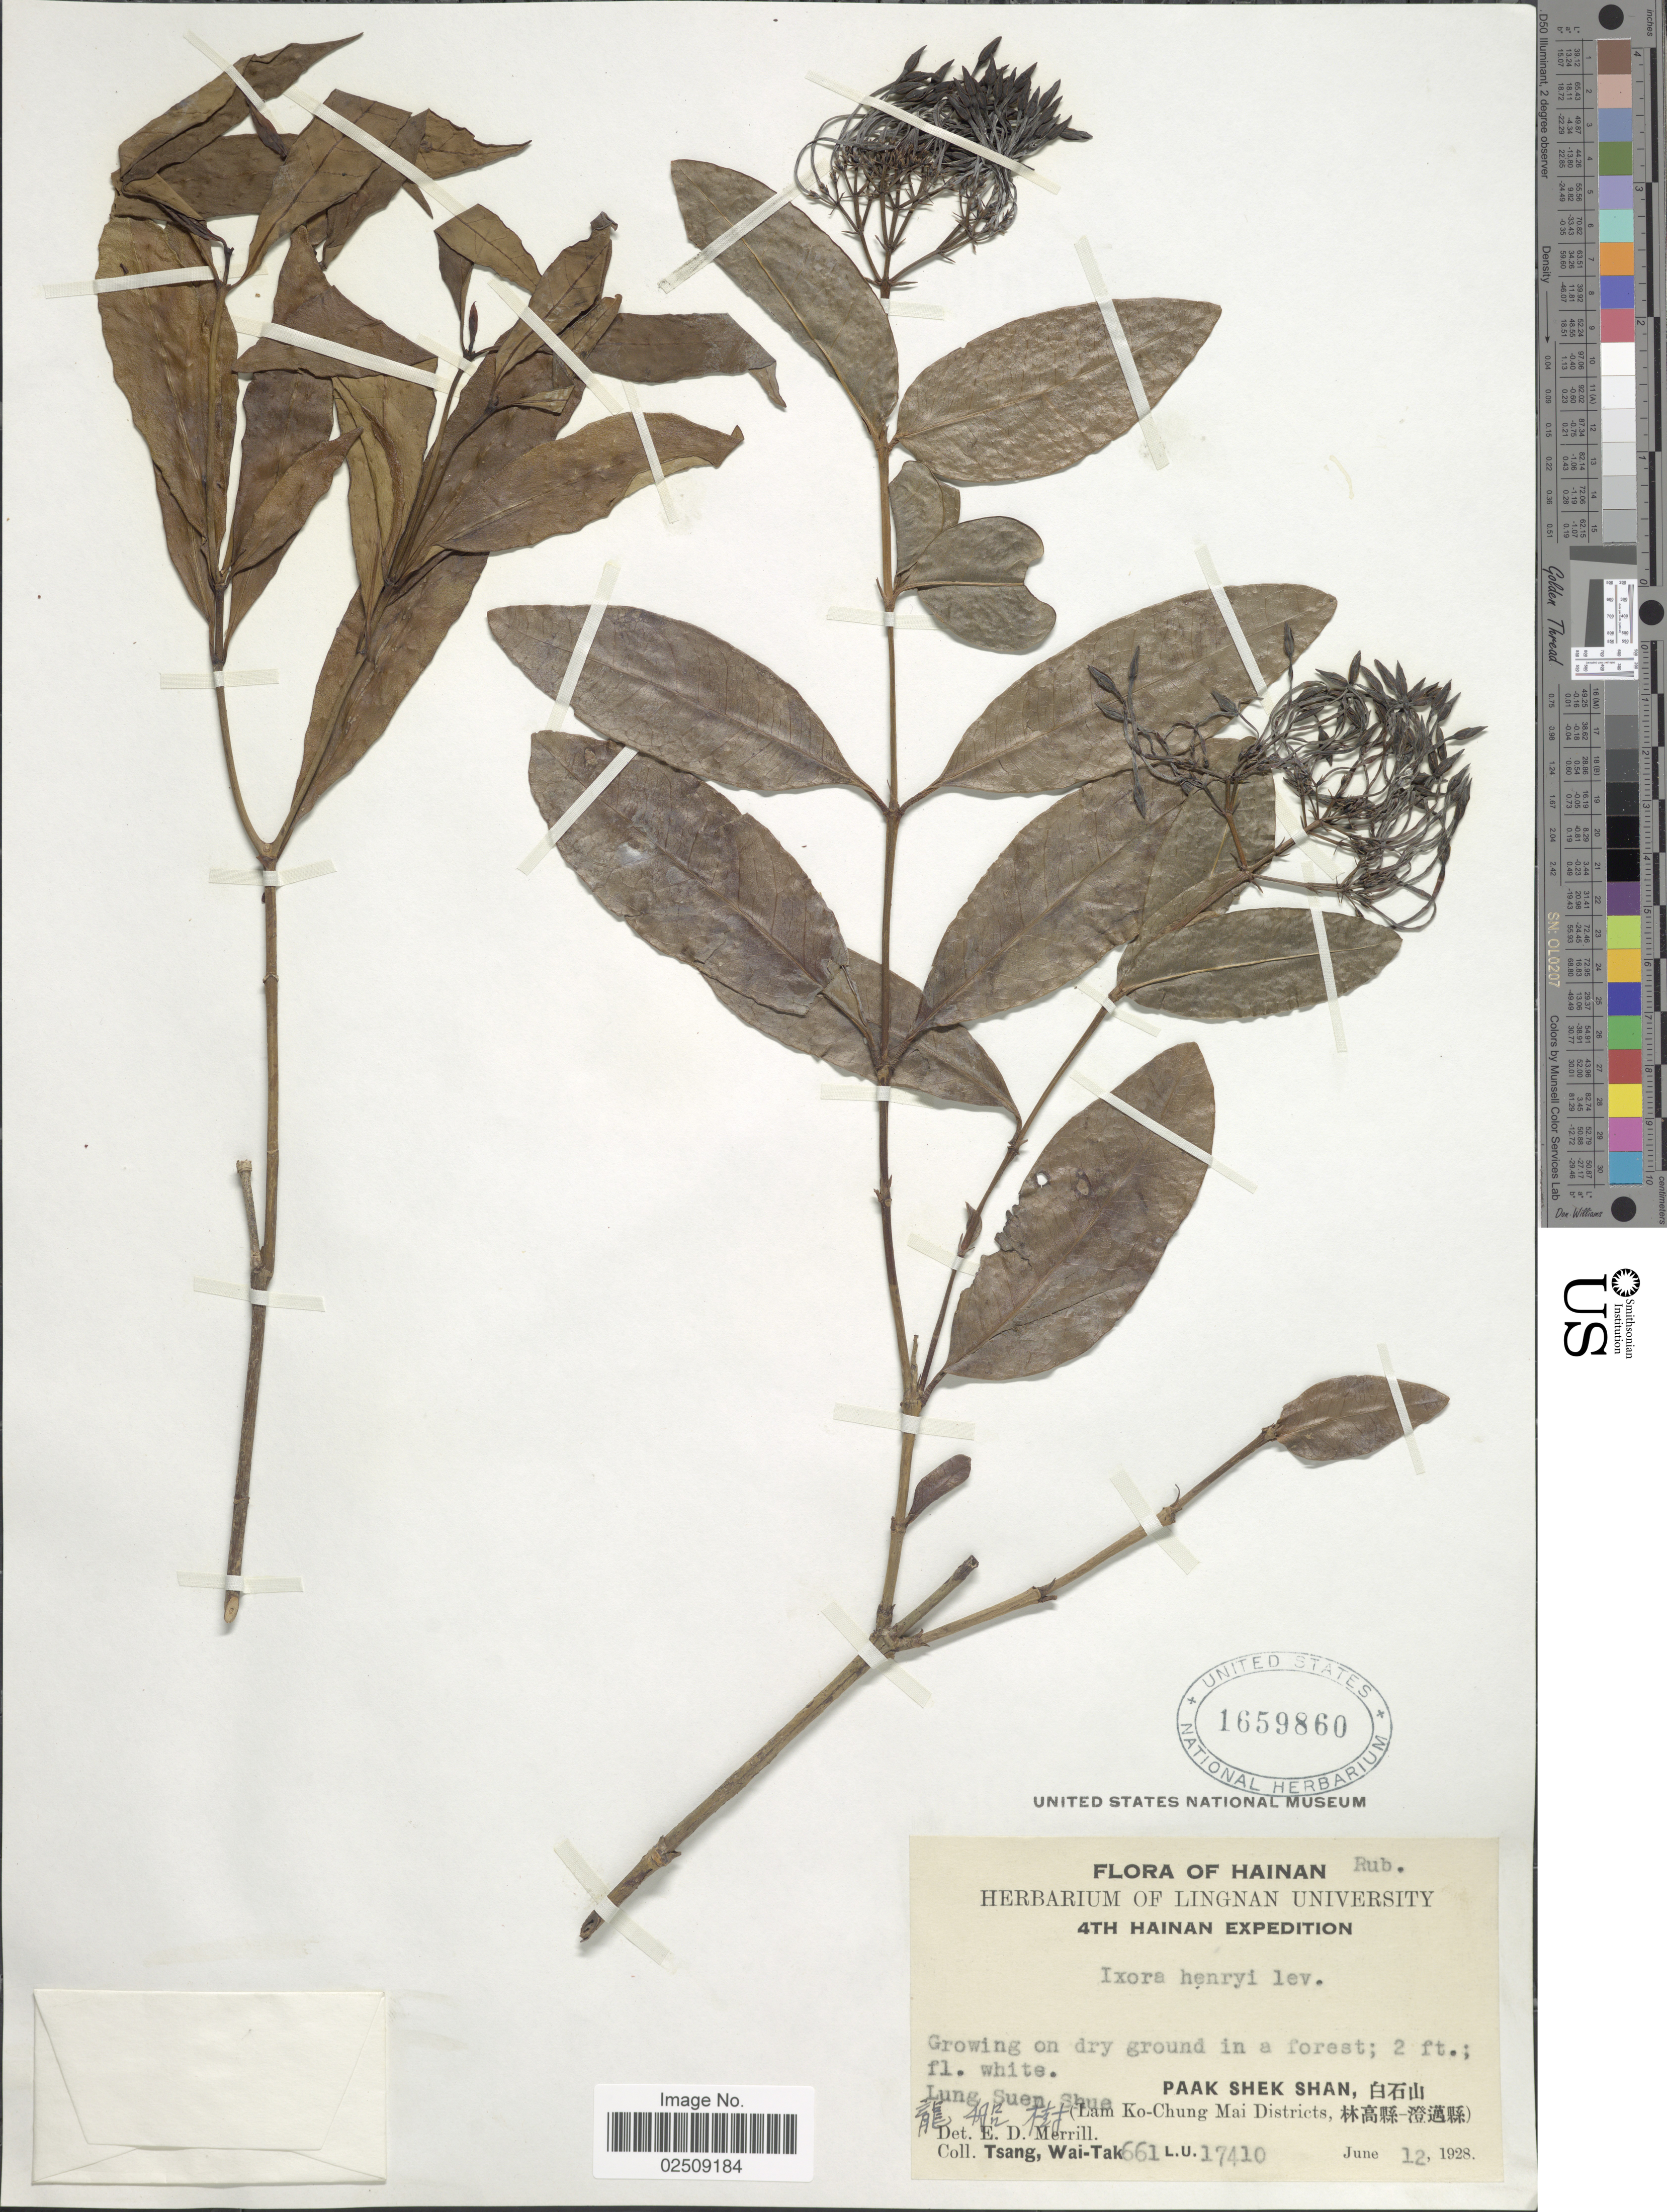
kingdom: Plantae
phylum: Tracheophyta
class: Magnoliopsida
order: Gentianales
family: Rubiaceae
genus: Ixora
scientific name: Ixora henryi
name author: H. Lév.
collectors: W. T. Tsang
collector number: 661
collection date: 1928-06-12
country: China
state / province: Hainan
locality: Lung Suen Shue. Paak Shek Shan, (Lam Ko-Chung Mai Districts)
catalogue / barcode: US 1659860